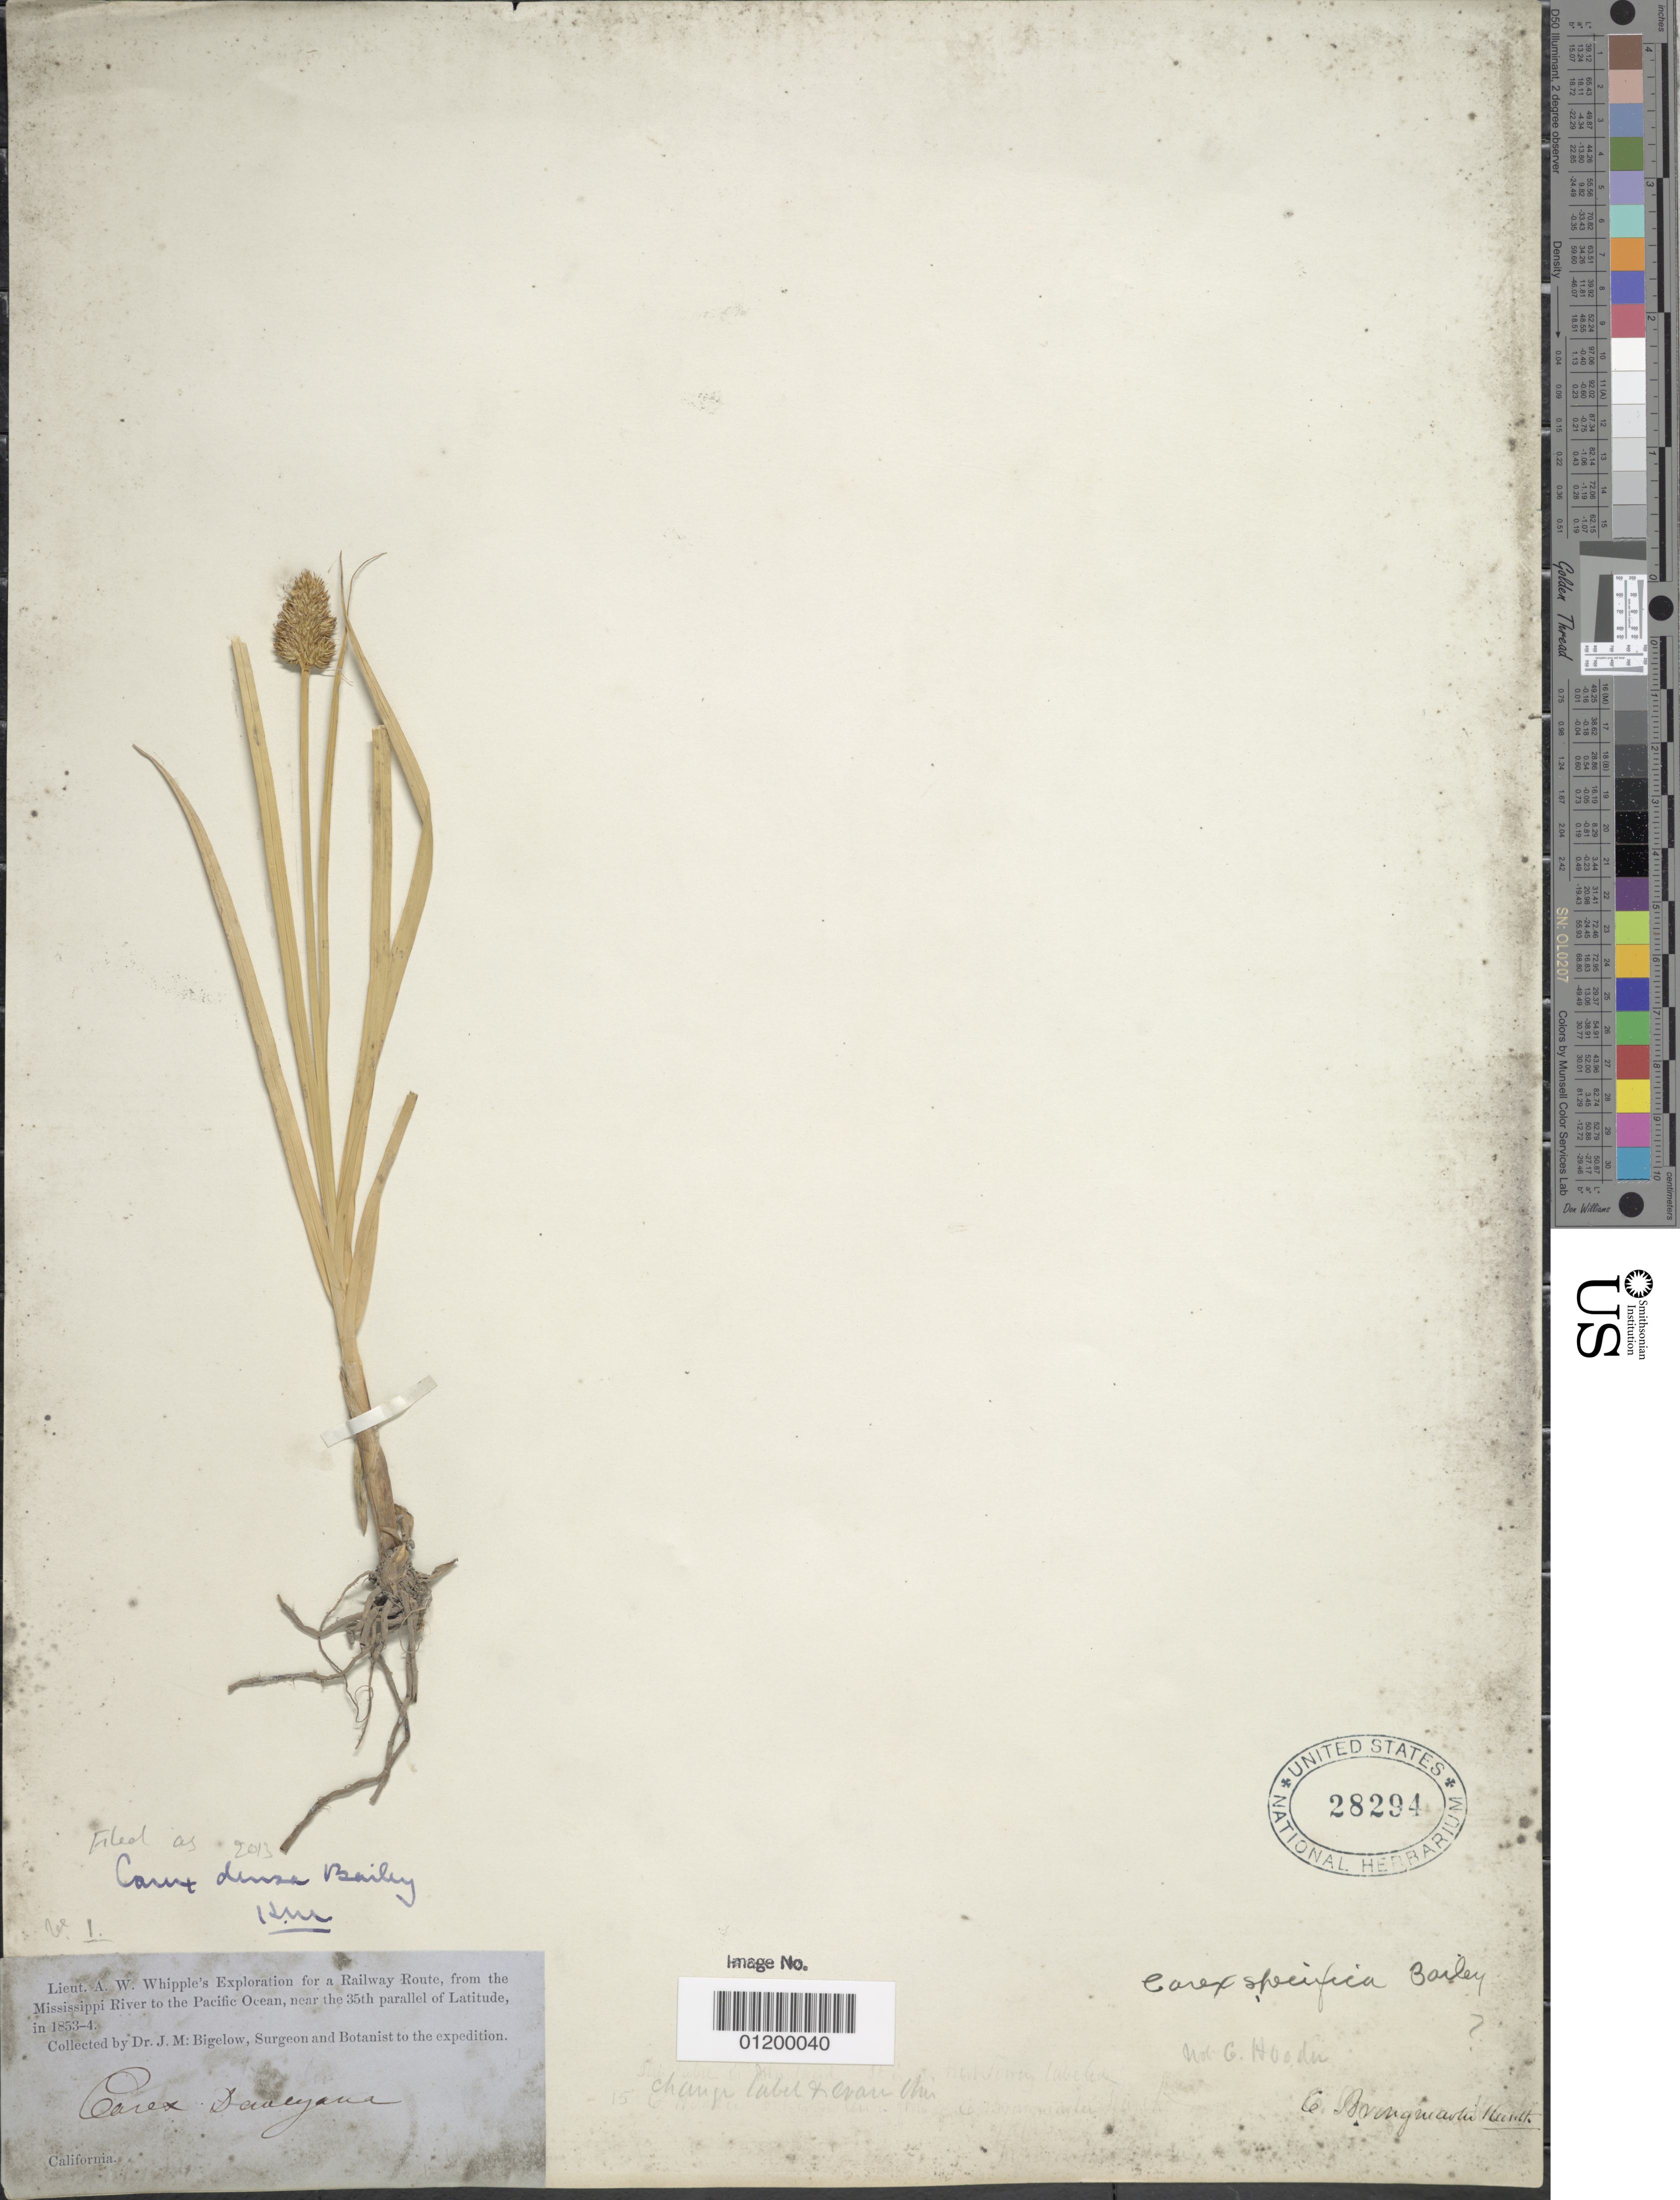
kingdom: Plantae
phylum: Tracheophyta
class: Liliopsida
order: Poales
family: Cyperaceae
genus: Carex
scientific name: Carex densa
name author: (L.H. Bailey) L.H. Bailey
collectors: J. M. Bigelow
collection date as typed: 1853 to -- --- 1854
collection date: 1853/1854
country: United States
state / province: California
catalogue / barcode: US 28294